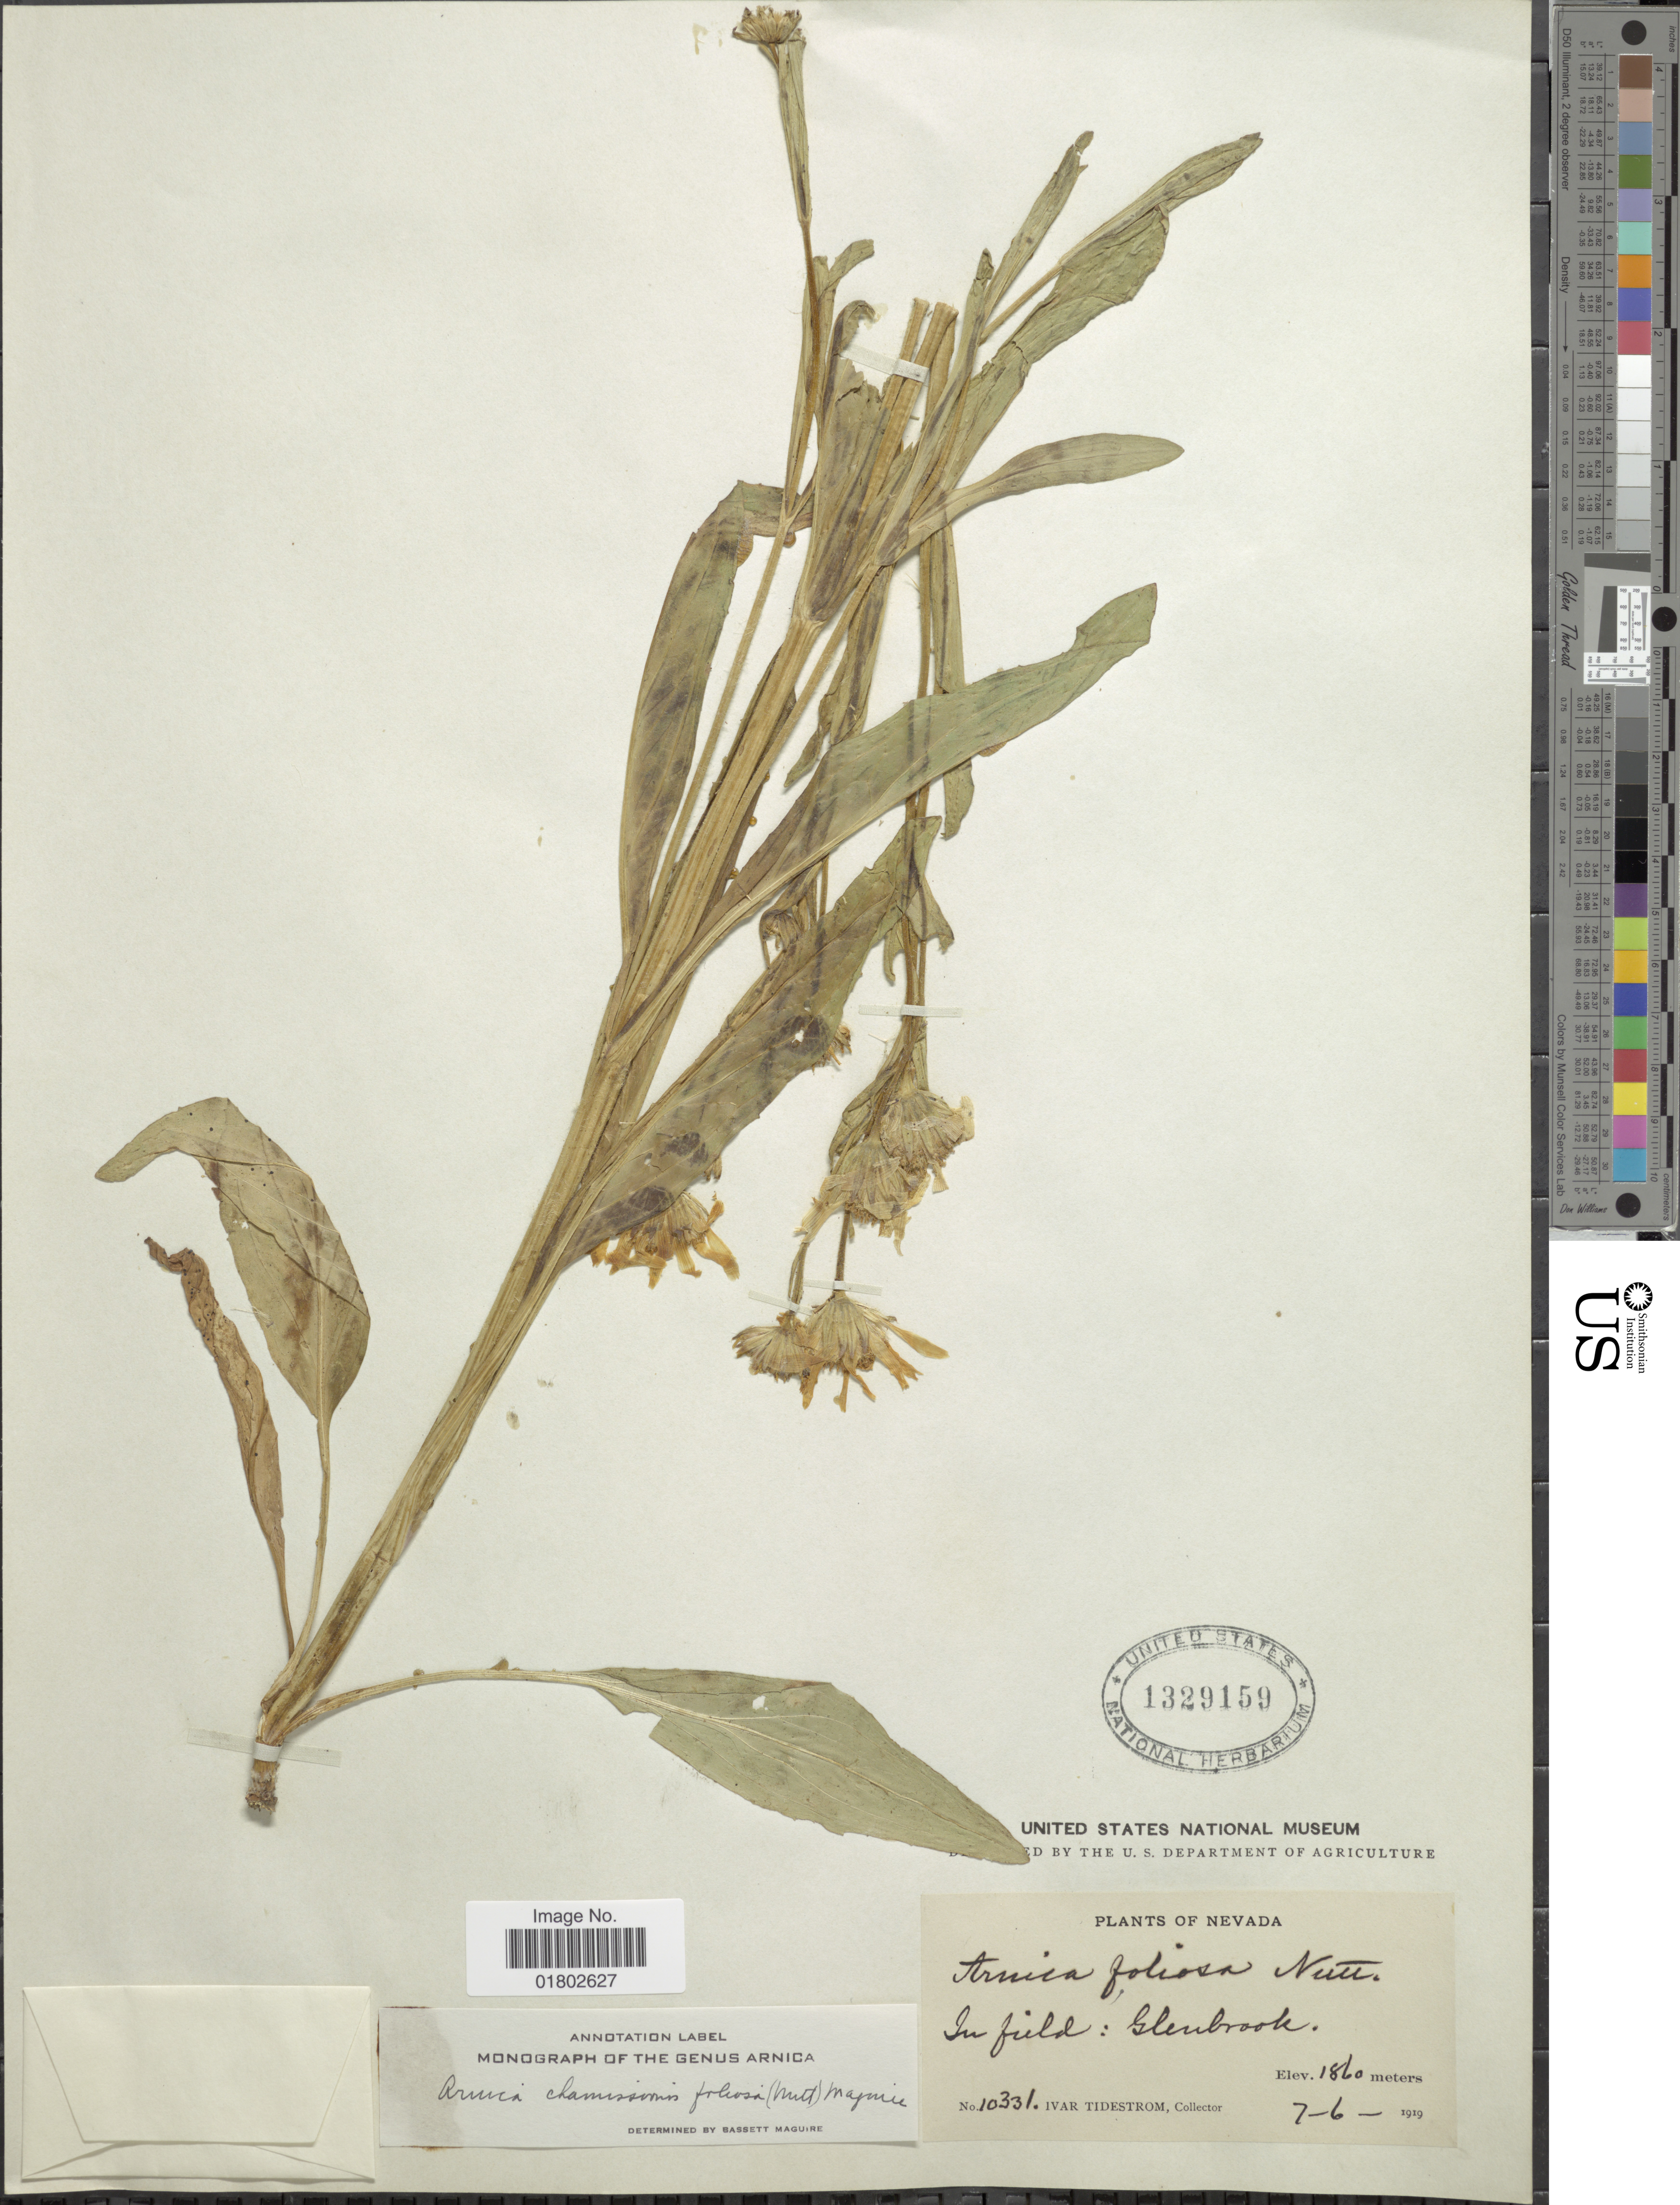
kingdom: Plantae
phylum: Tracheophyta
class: Magnoliopsida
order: Asterales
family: Asteraceae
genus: Arnica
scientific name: Arnica chamissonis subsp. foliosa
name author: (Nutt.) Maguire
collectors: I. F. Tidestrom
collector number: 10331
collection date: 1919-07-06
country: United States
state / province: Nevada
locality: In Field: Glenbrook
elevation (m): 1860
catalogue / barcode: US 1329159